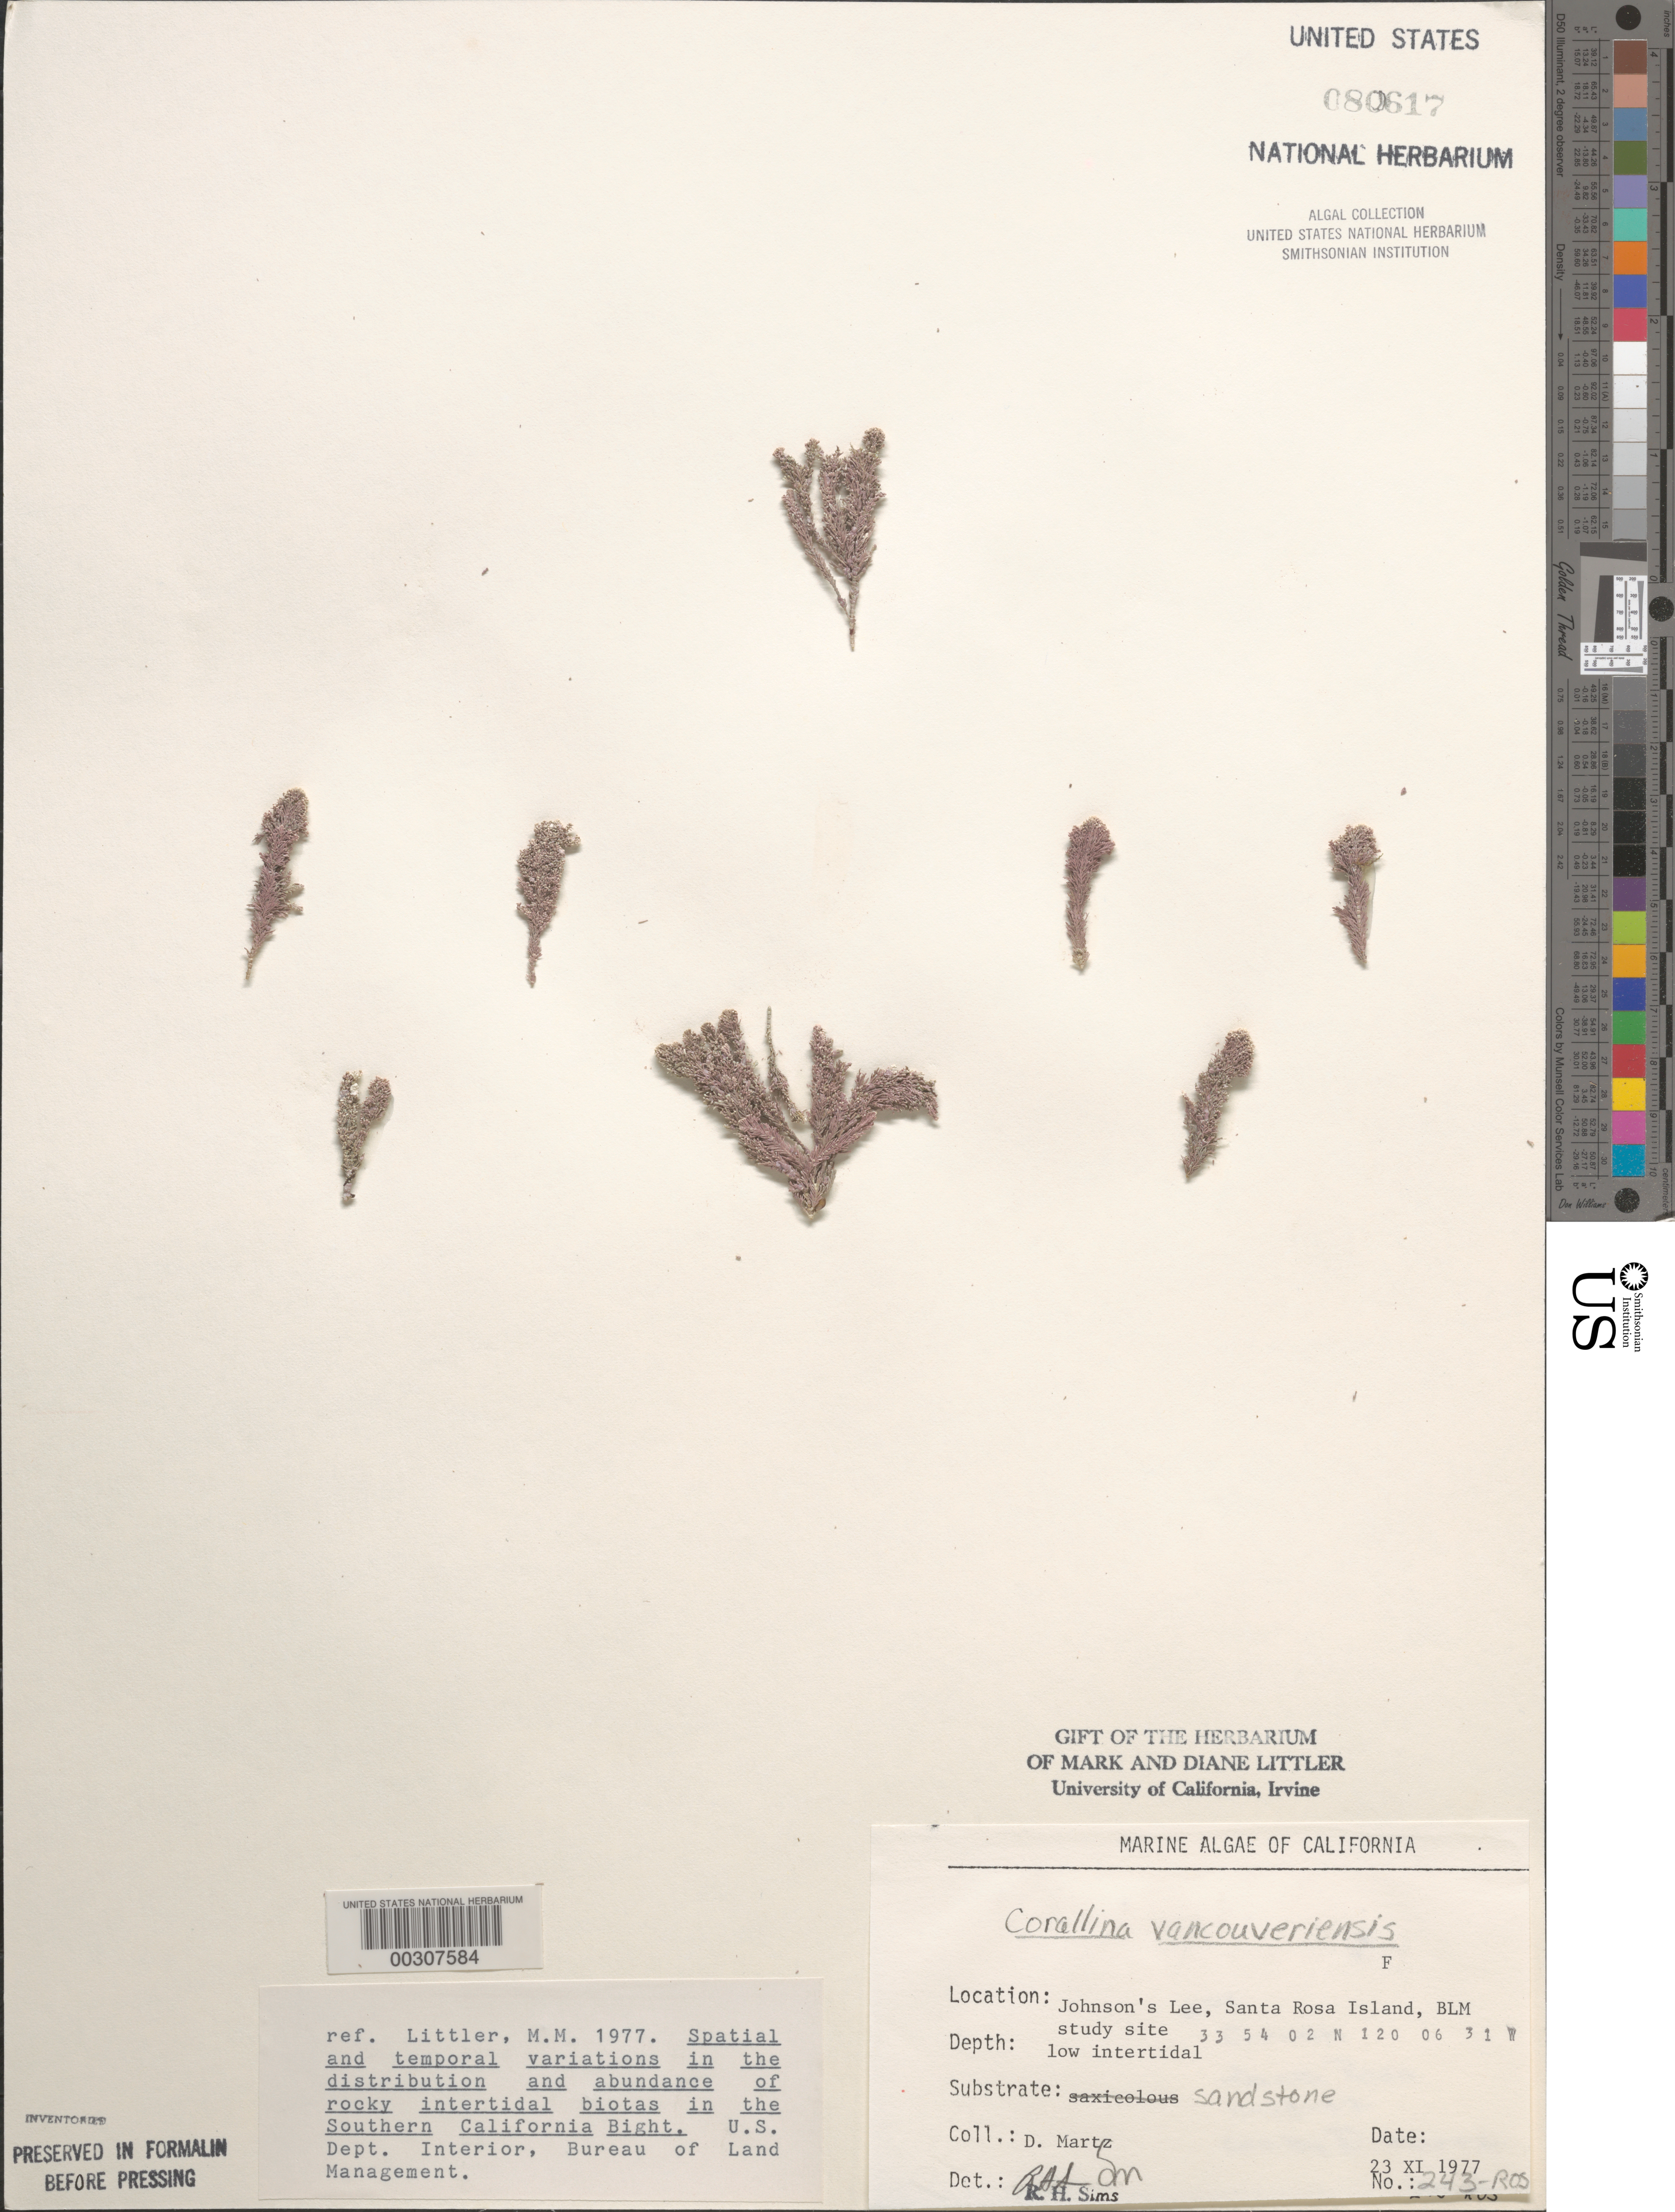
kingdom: Plantae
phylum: Rhodophyta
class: Florideophyceae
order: Corallinales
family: Corallinaceae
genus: Corallina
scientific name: Corallina vancouveriensis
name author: Yendo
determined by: Sims, Robert H.; Murray, S. N.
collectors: D. Martz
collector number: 243-ros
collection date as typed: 23 Nov 1977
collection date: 1977-11-23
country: United States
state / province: California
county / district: Santa Barbara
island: Santa Rosa Island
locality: Johnson's Lee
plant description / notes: BLM-SOCALBIGHT Rocky Intertidal Survey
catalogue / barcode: US 80617